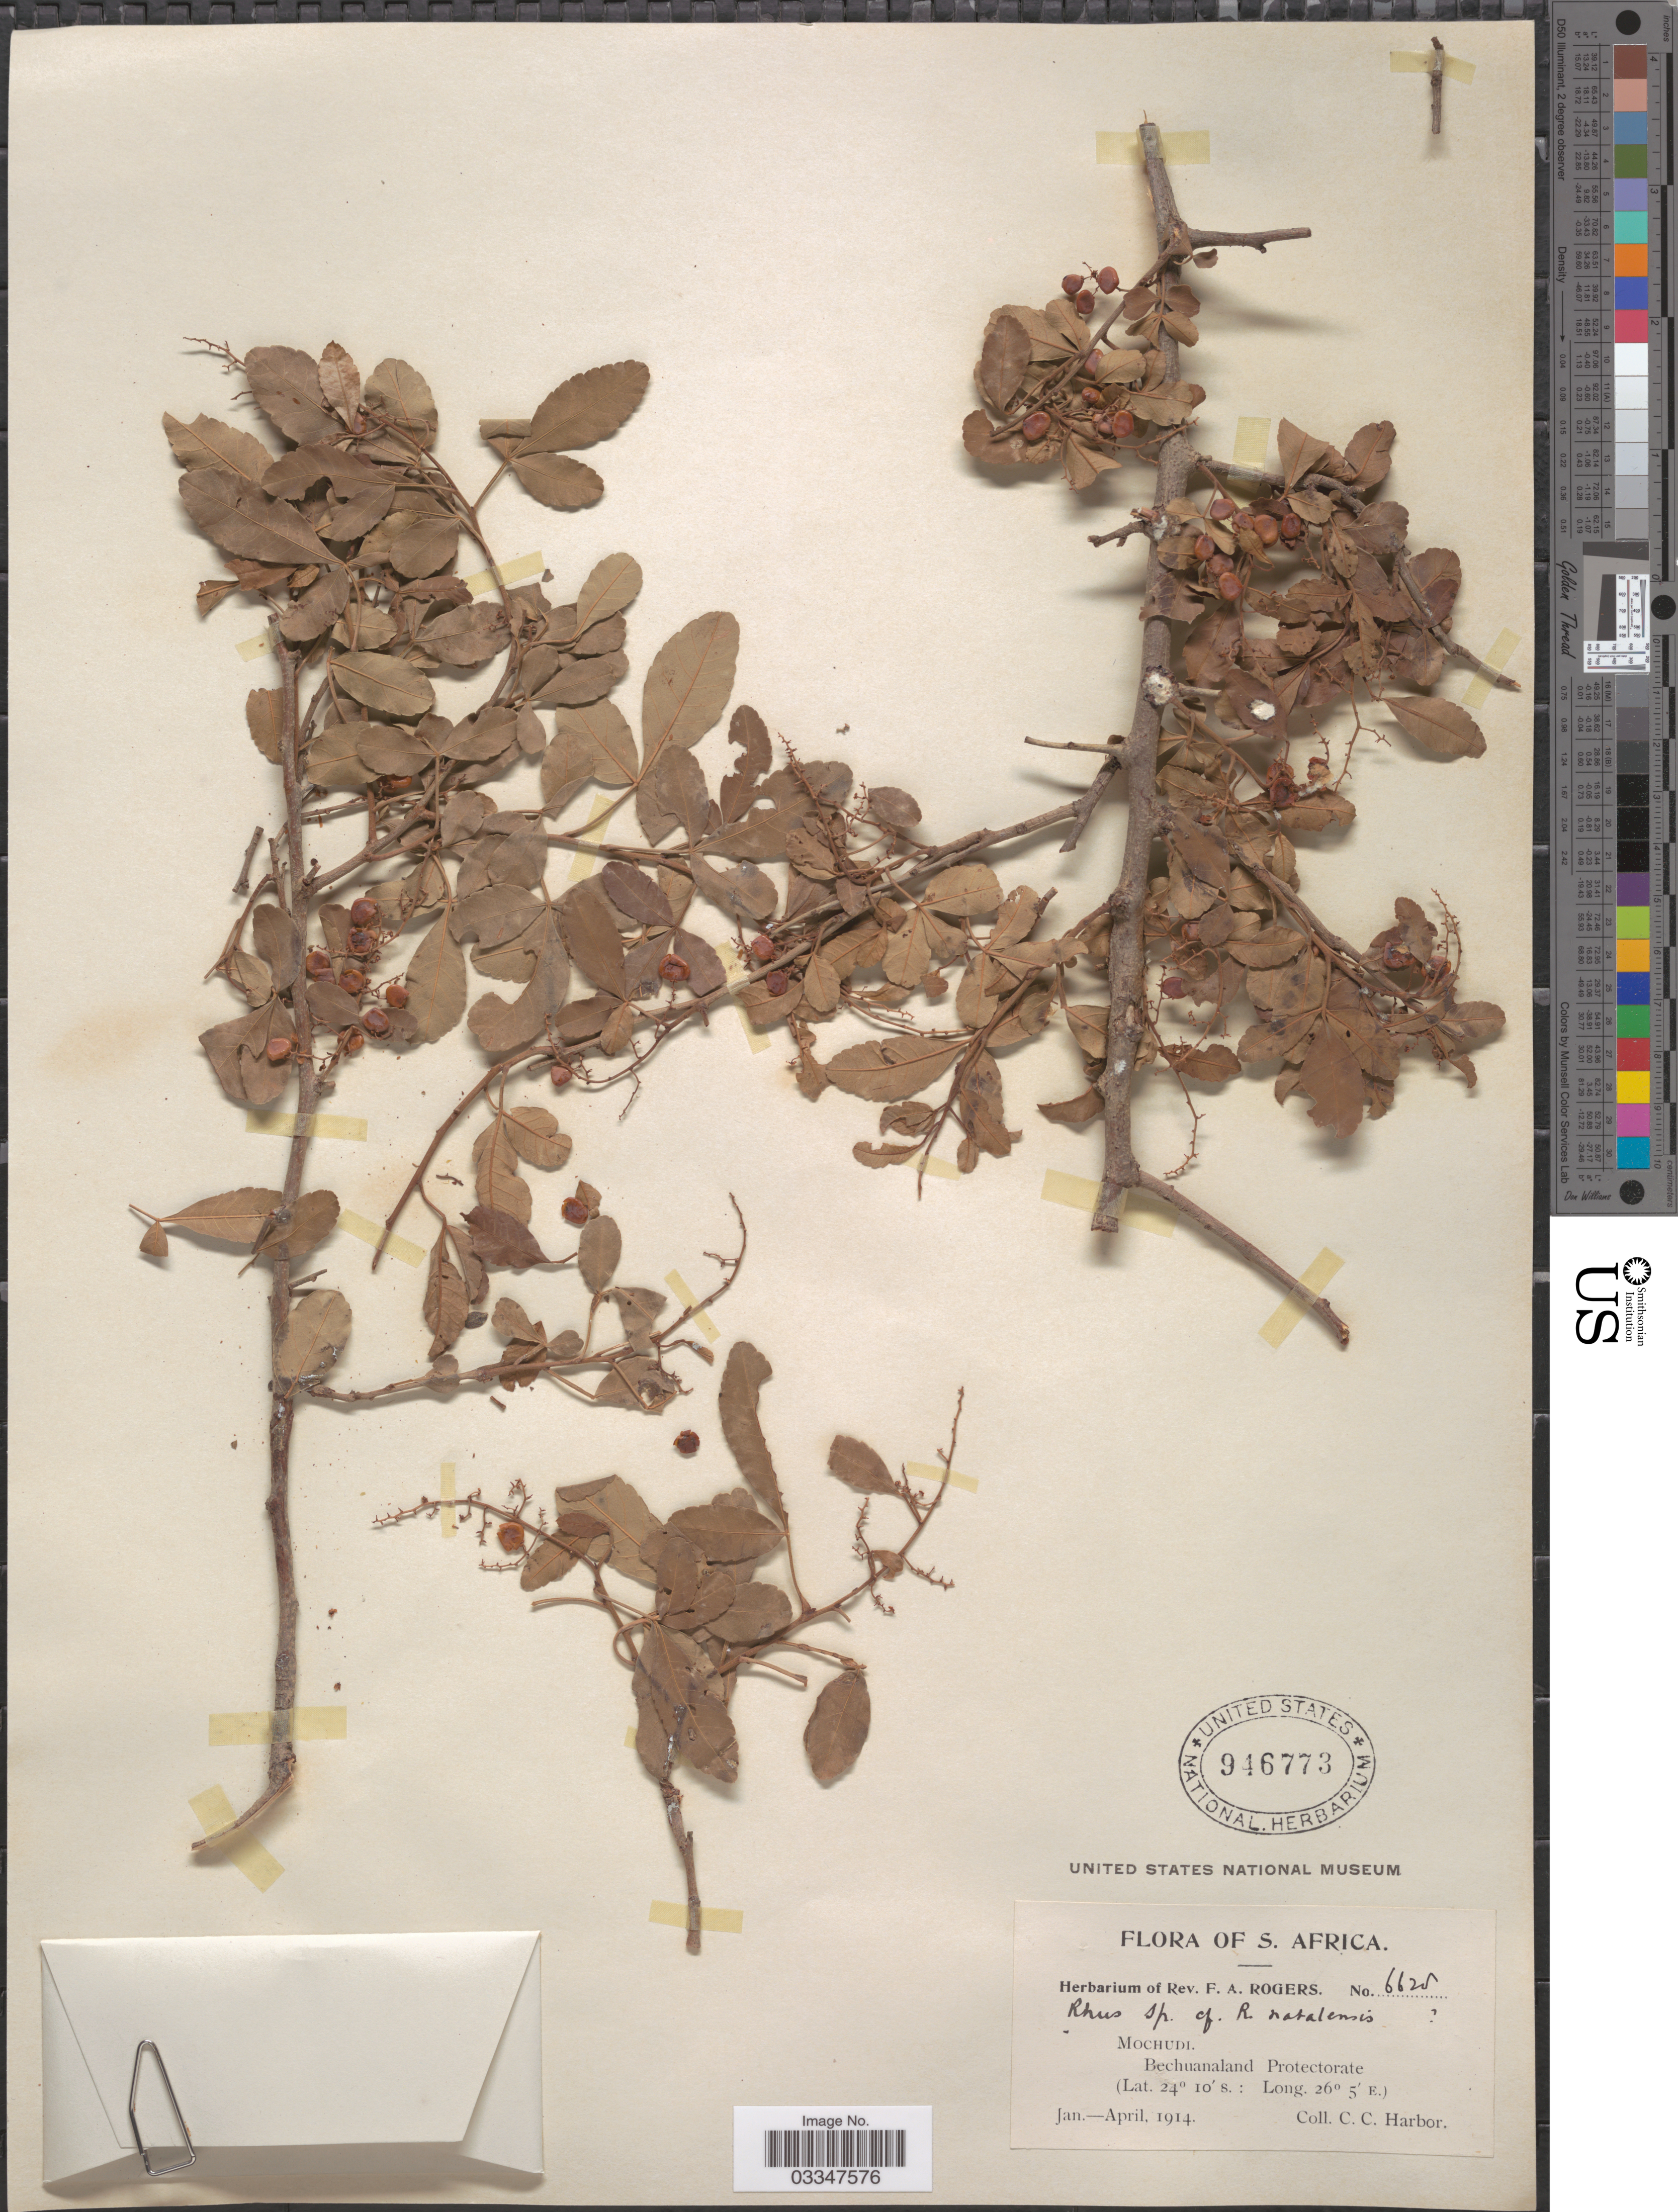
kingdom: Plantae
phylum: Tracheophyta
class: Magnoliopsida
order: Sapindales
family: Anacardiaceae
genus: Rhus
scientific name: Rhus natalensis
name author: Bernh.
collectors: C. Harbor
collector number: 6625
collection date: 1914-01/1914-04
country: Botswana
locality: S. Africa. Mochudi. Bechuanaland Protectorate.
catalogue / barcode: US 946773